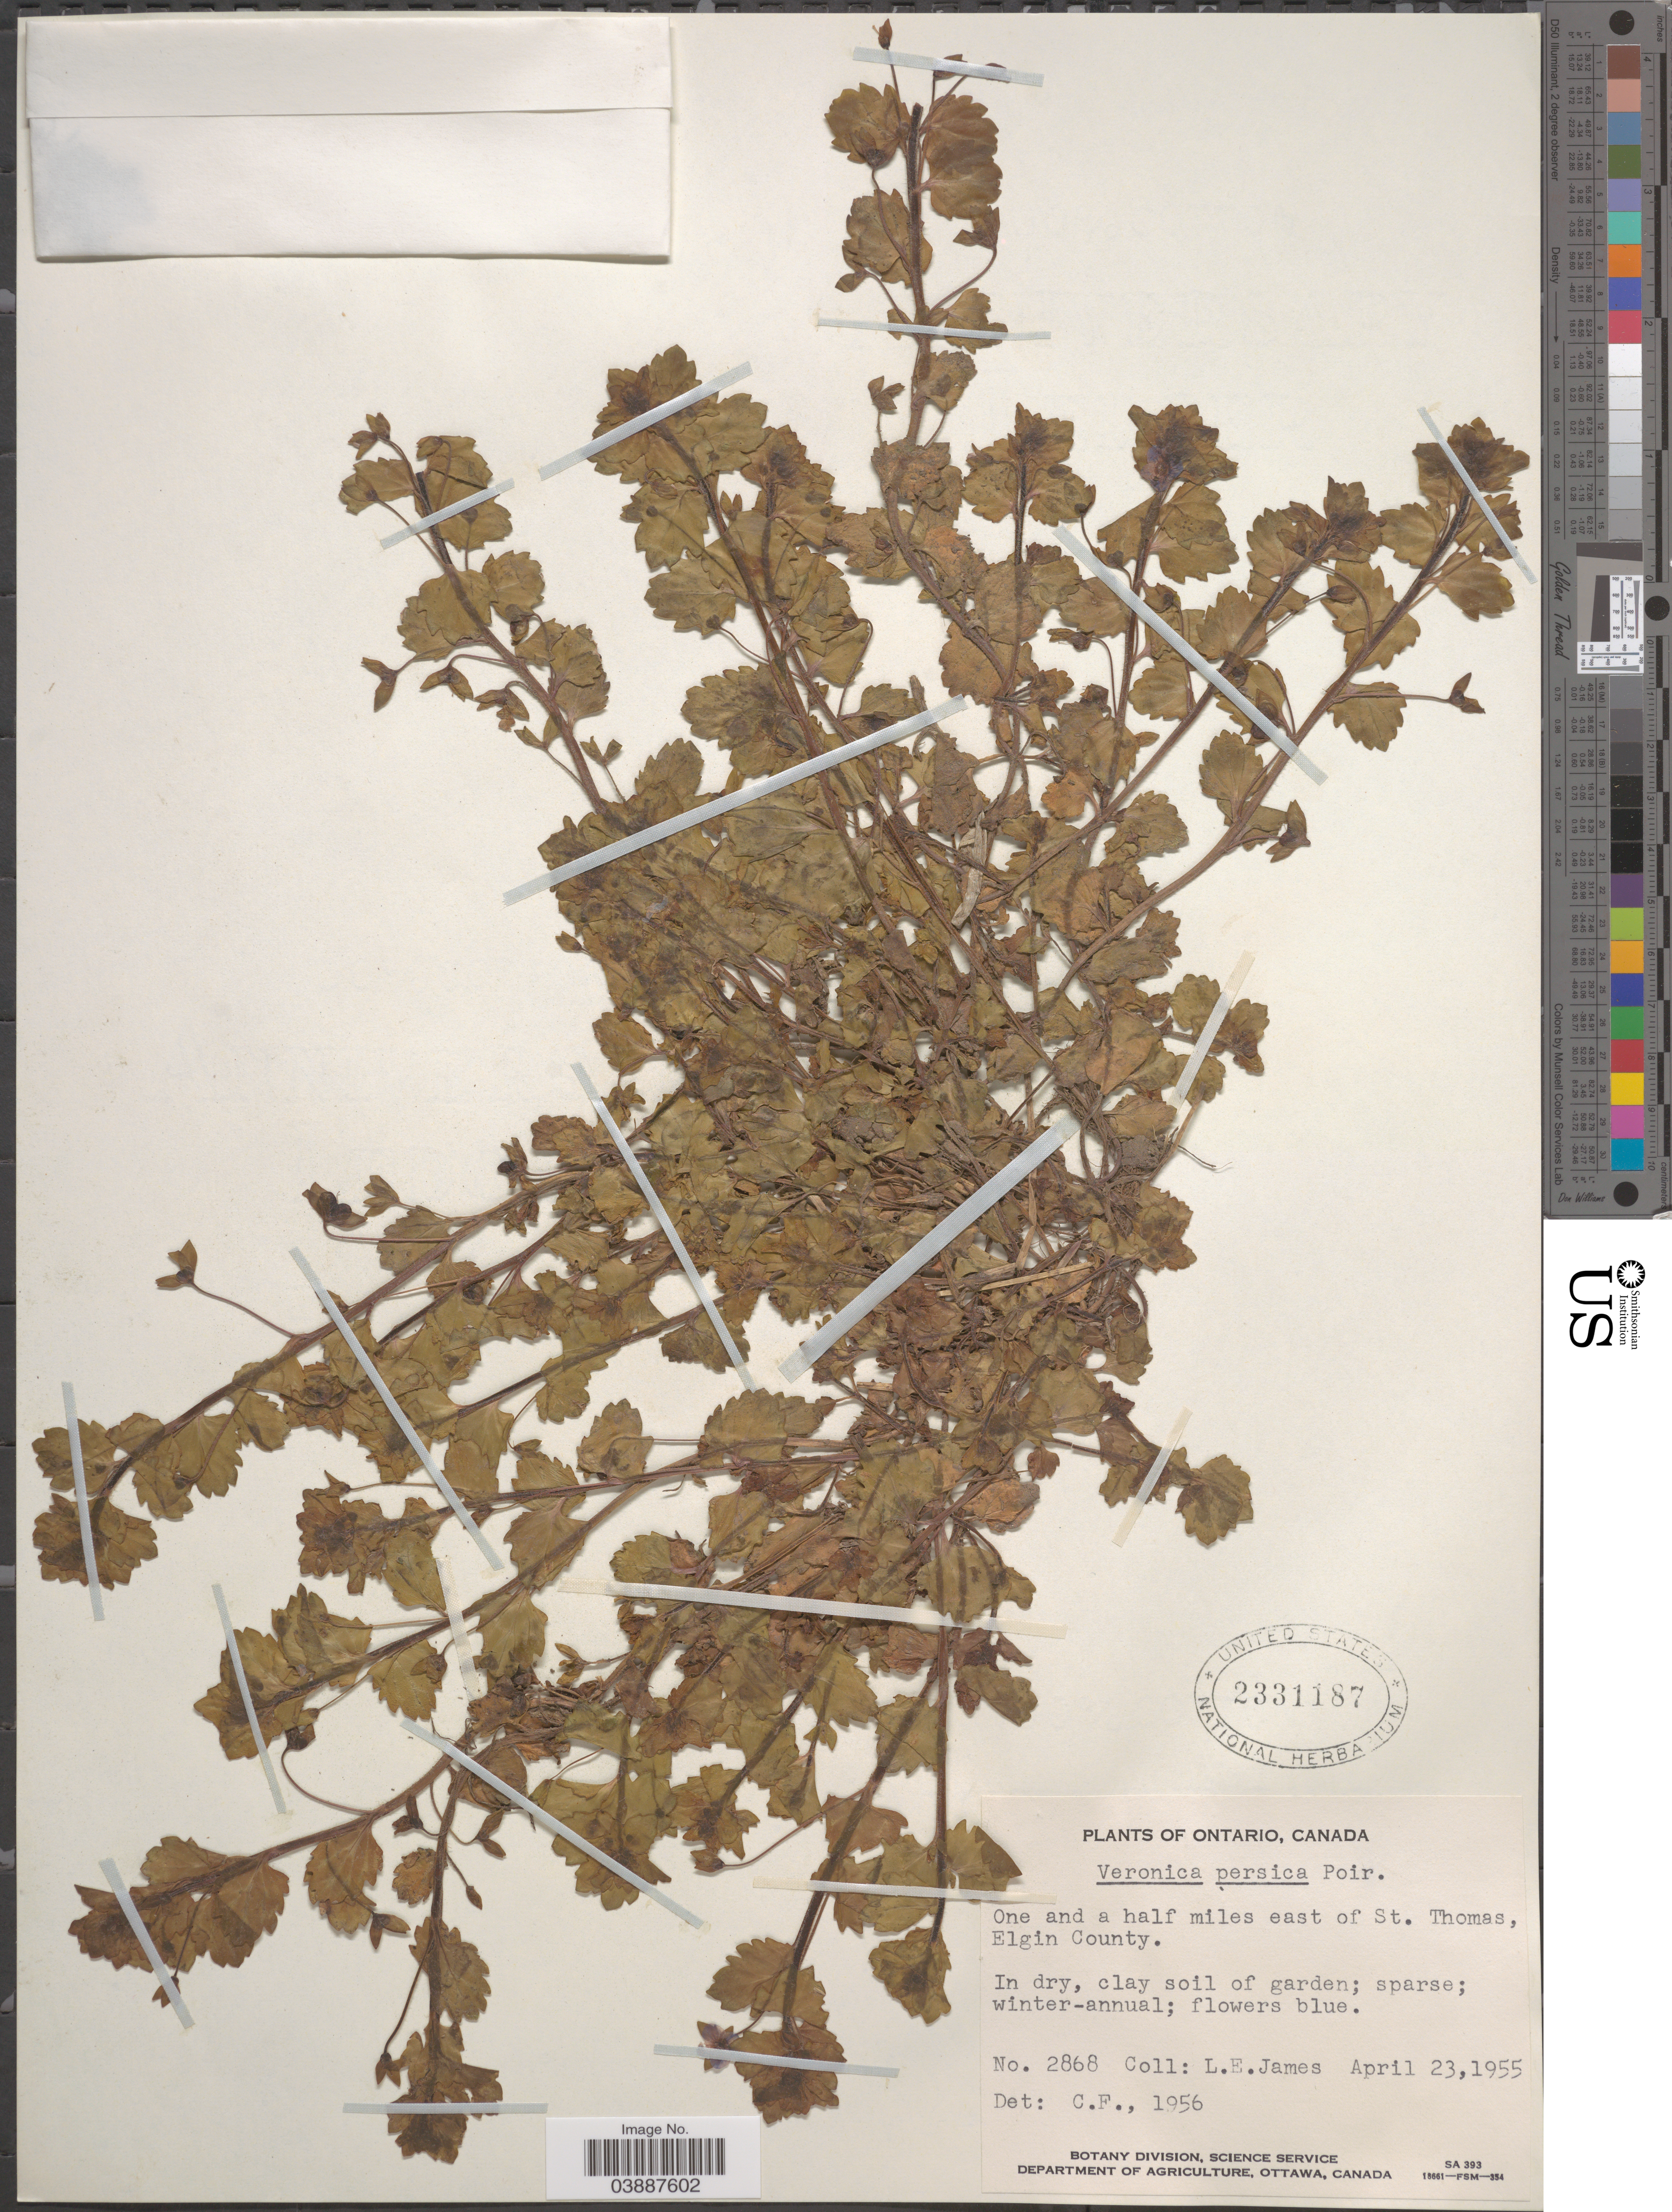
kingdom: Plantae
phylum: Tracheophyta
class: Magnoliopsida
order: Lamiales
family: Plantaginaceae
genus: Veronica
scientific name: Veronica persica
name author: Poir.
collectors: L. E. James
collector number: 2868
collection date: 1955-04-23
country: Canada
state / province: Ontario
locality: One and a half miles east of St. Thomas, Elgin County.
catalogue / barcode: US 2331187